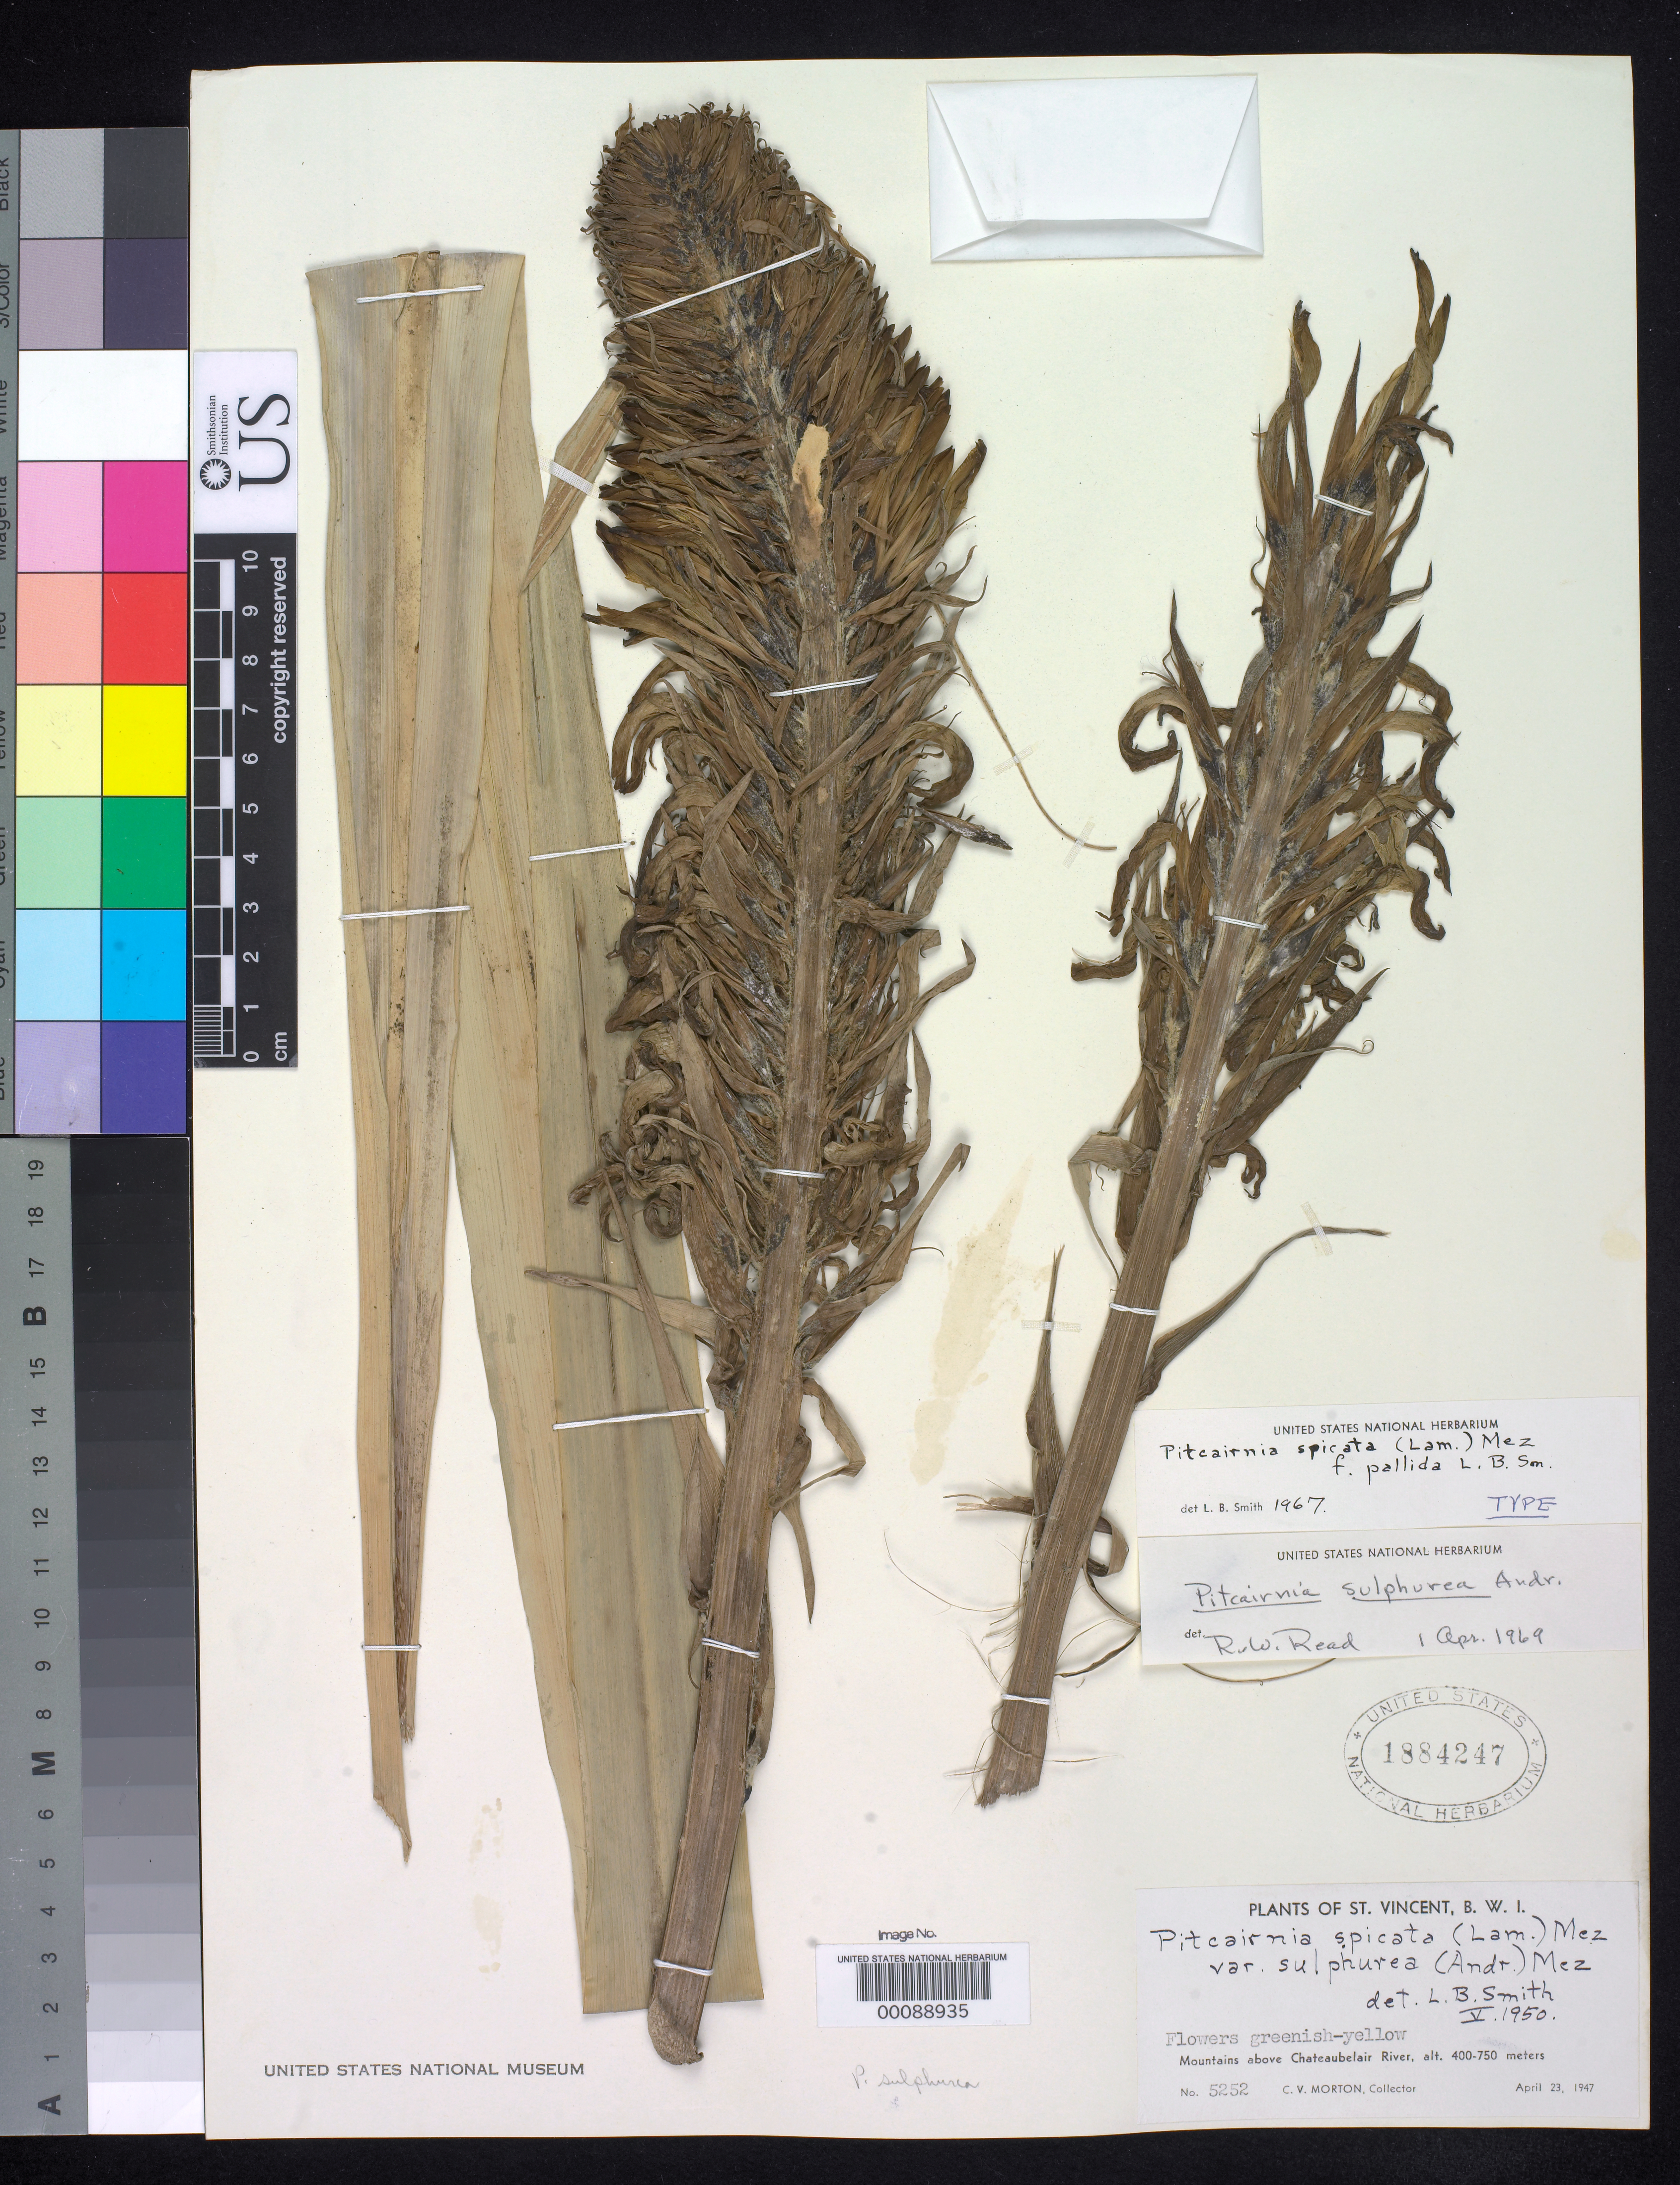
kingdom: Plantae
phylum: Tracheophyta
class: Liliopsida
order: Poales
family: Bromeliaceae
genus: Pitcairnia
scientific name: Pitcairnia spicata f. pallida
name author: L.B. Sm.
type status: Holotype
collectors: C. V. Morton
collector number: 5252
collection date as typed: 23 Apr 1947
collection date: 1947-04-23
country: St. Vincent - Grenadines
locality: Above Chateaubelair River.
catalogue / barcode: US 1884247